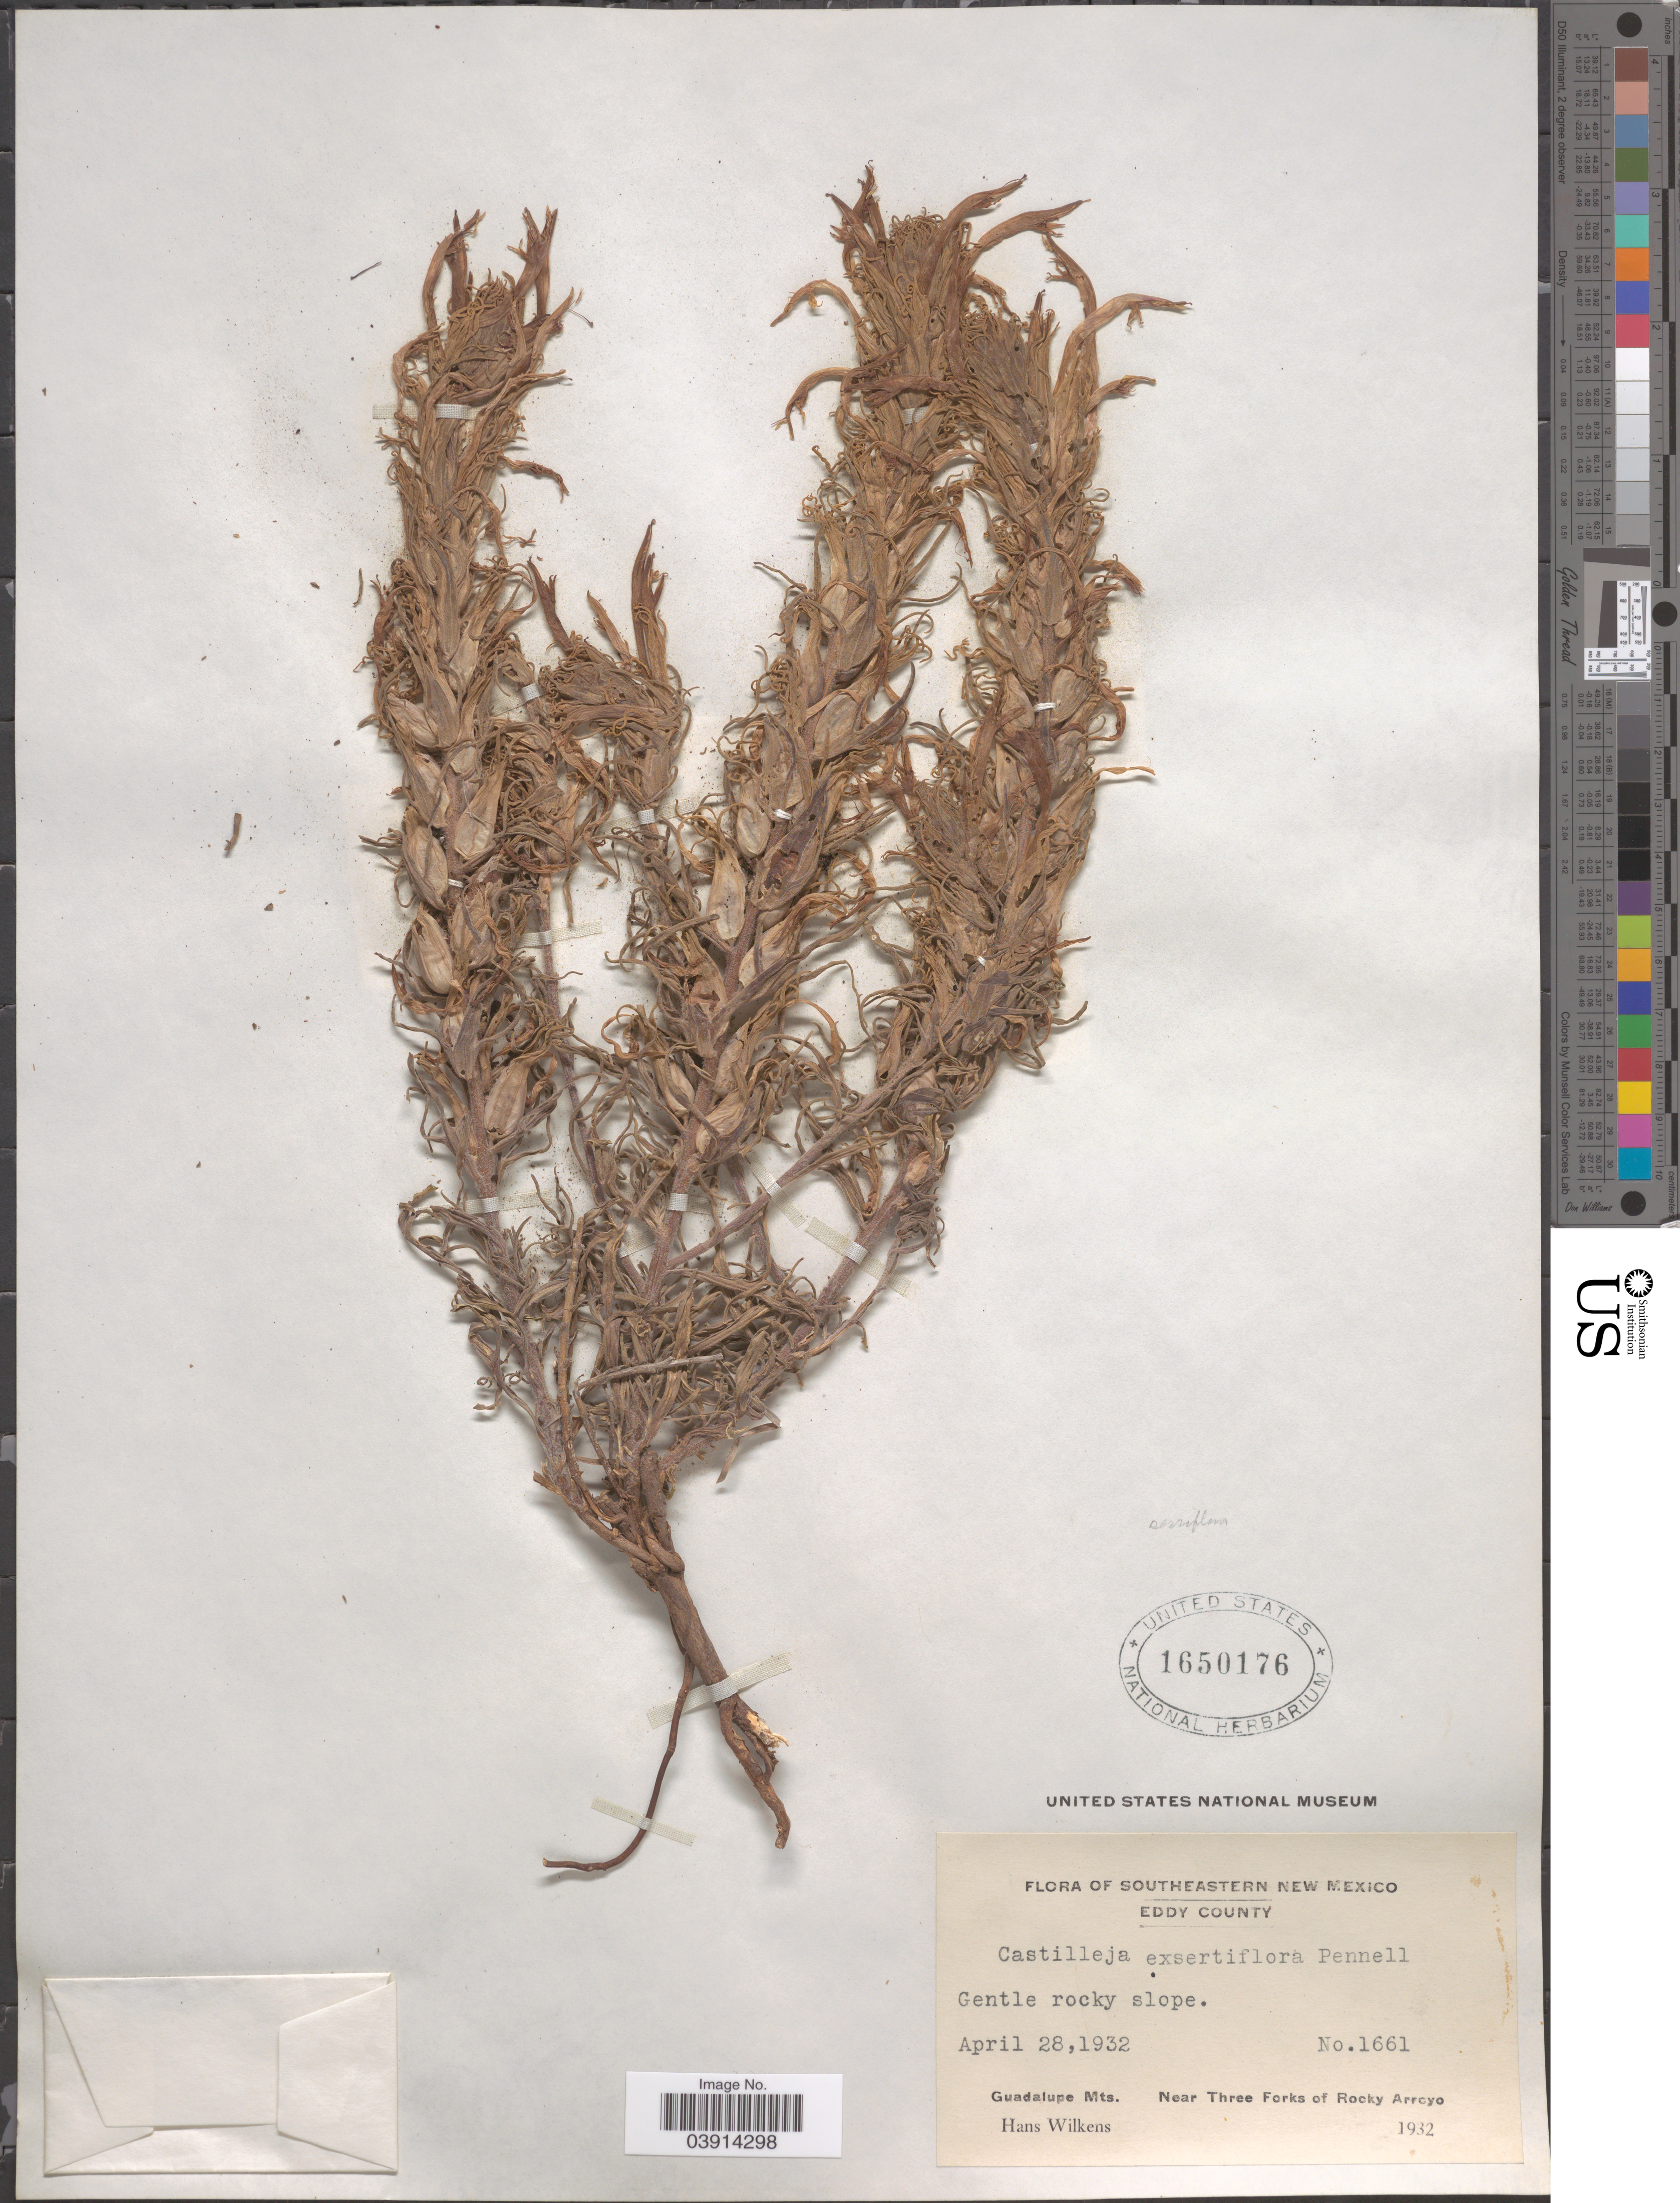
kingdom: Plantae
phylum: Tracheophyta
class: Magnoliopsida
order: Lamiales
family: Orobanchaceae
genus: Castilleja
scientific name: Castilleja sessiliflora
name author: Pursh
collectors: H. Wilkens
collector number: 1661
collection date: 1932-04-28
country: United States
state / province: New Mexico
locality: Southeastern New Mexico. Eddy County. Guadalupe Mts. Near Three Forks of Rocky Arroyo.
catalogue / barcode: US 1650176